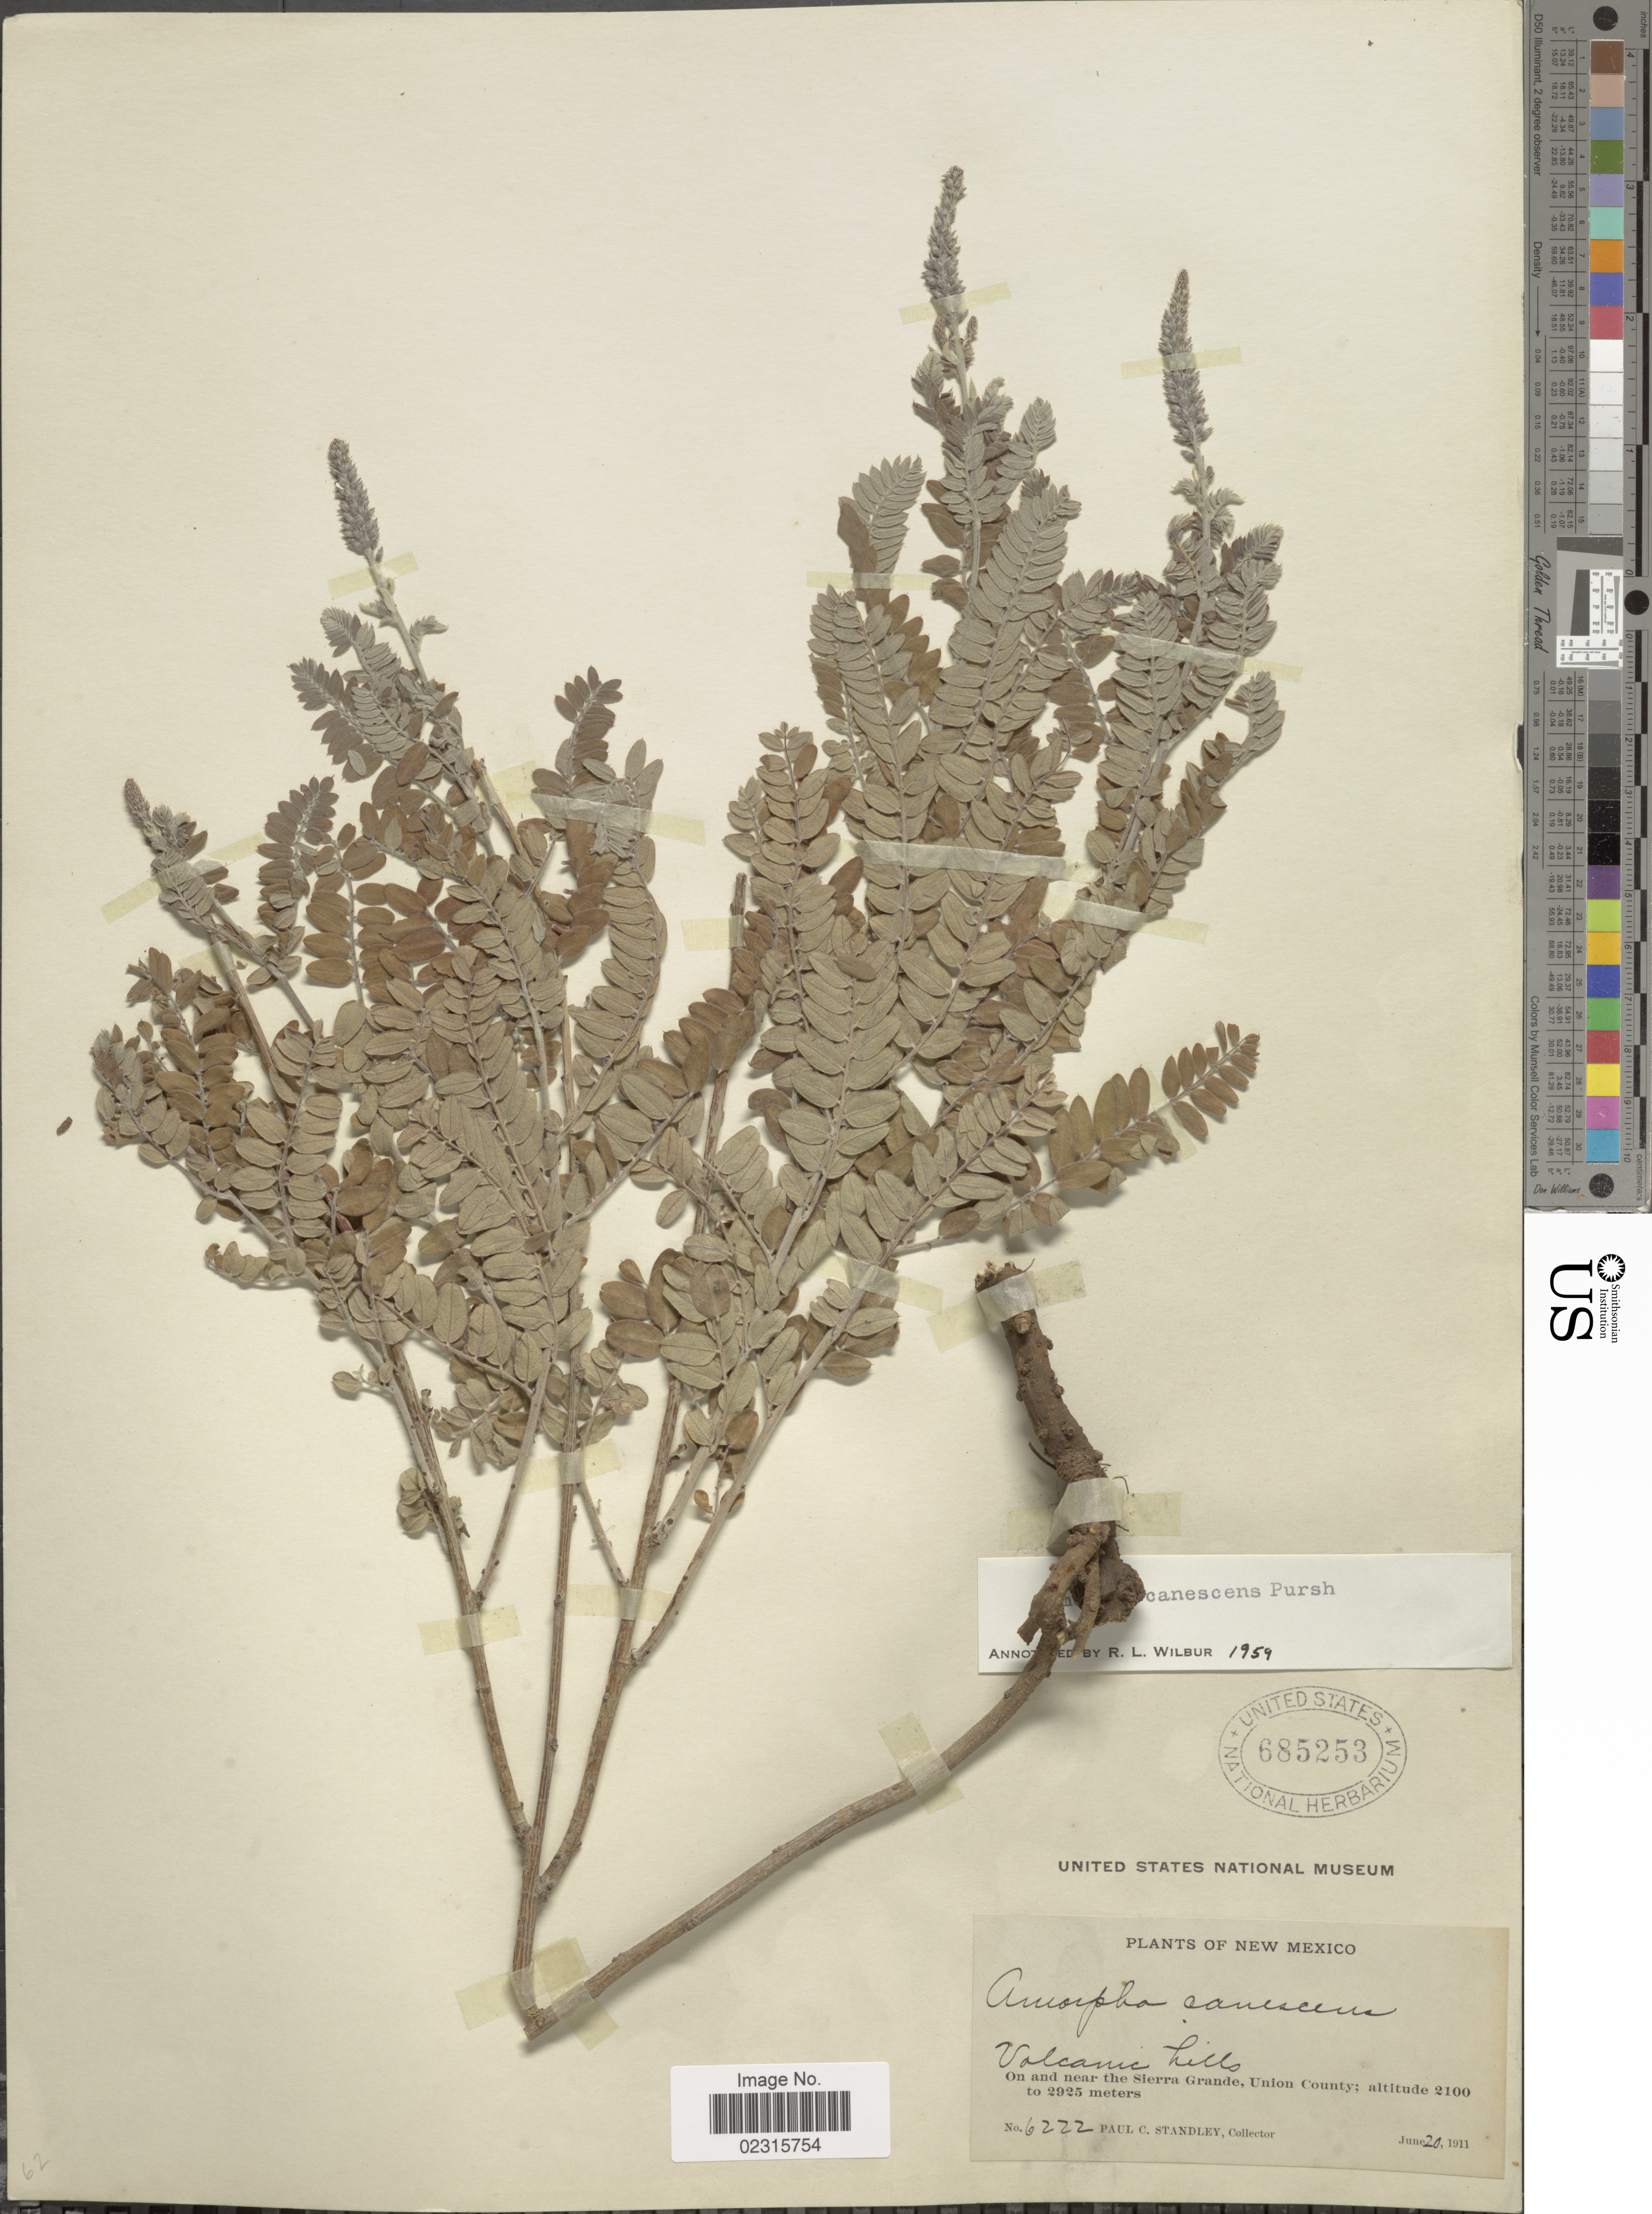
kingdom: Plantae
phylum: Tracheophyta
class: Magnoliopsida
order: Fabales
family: Fabaceae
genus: Amorpha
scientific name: Amorpha canescens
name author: Pursh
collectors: P. C. Standley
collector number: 6222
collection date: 1911-06-20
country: United States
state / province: New Mexico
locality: On and near the Sierra Grande, Union County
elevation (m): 2100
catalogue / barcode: US 685253